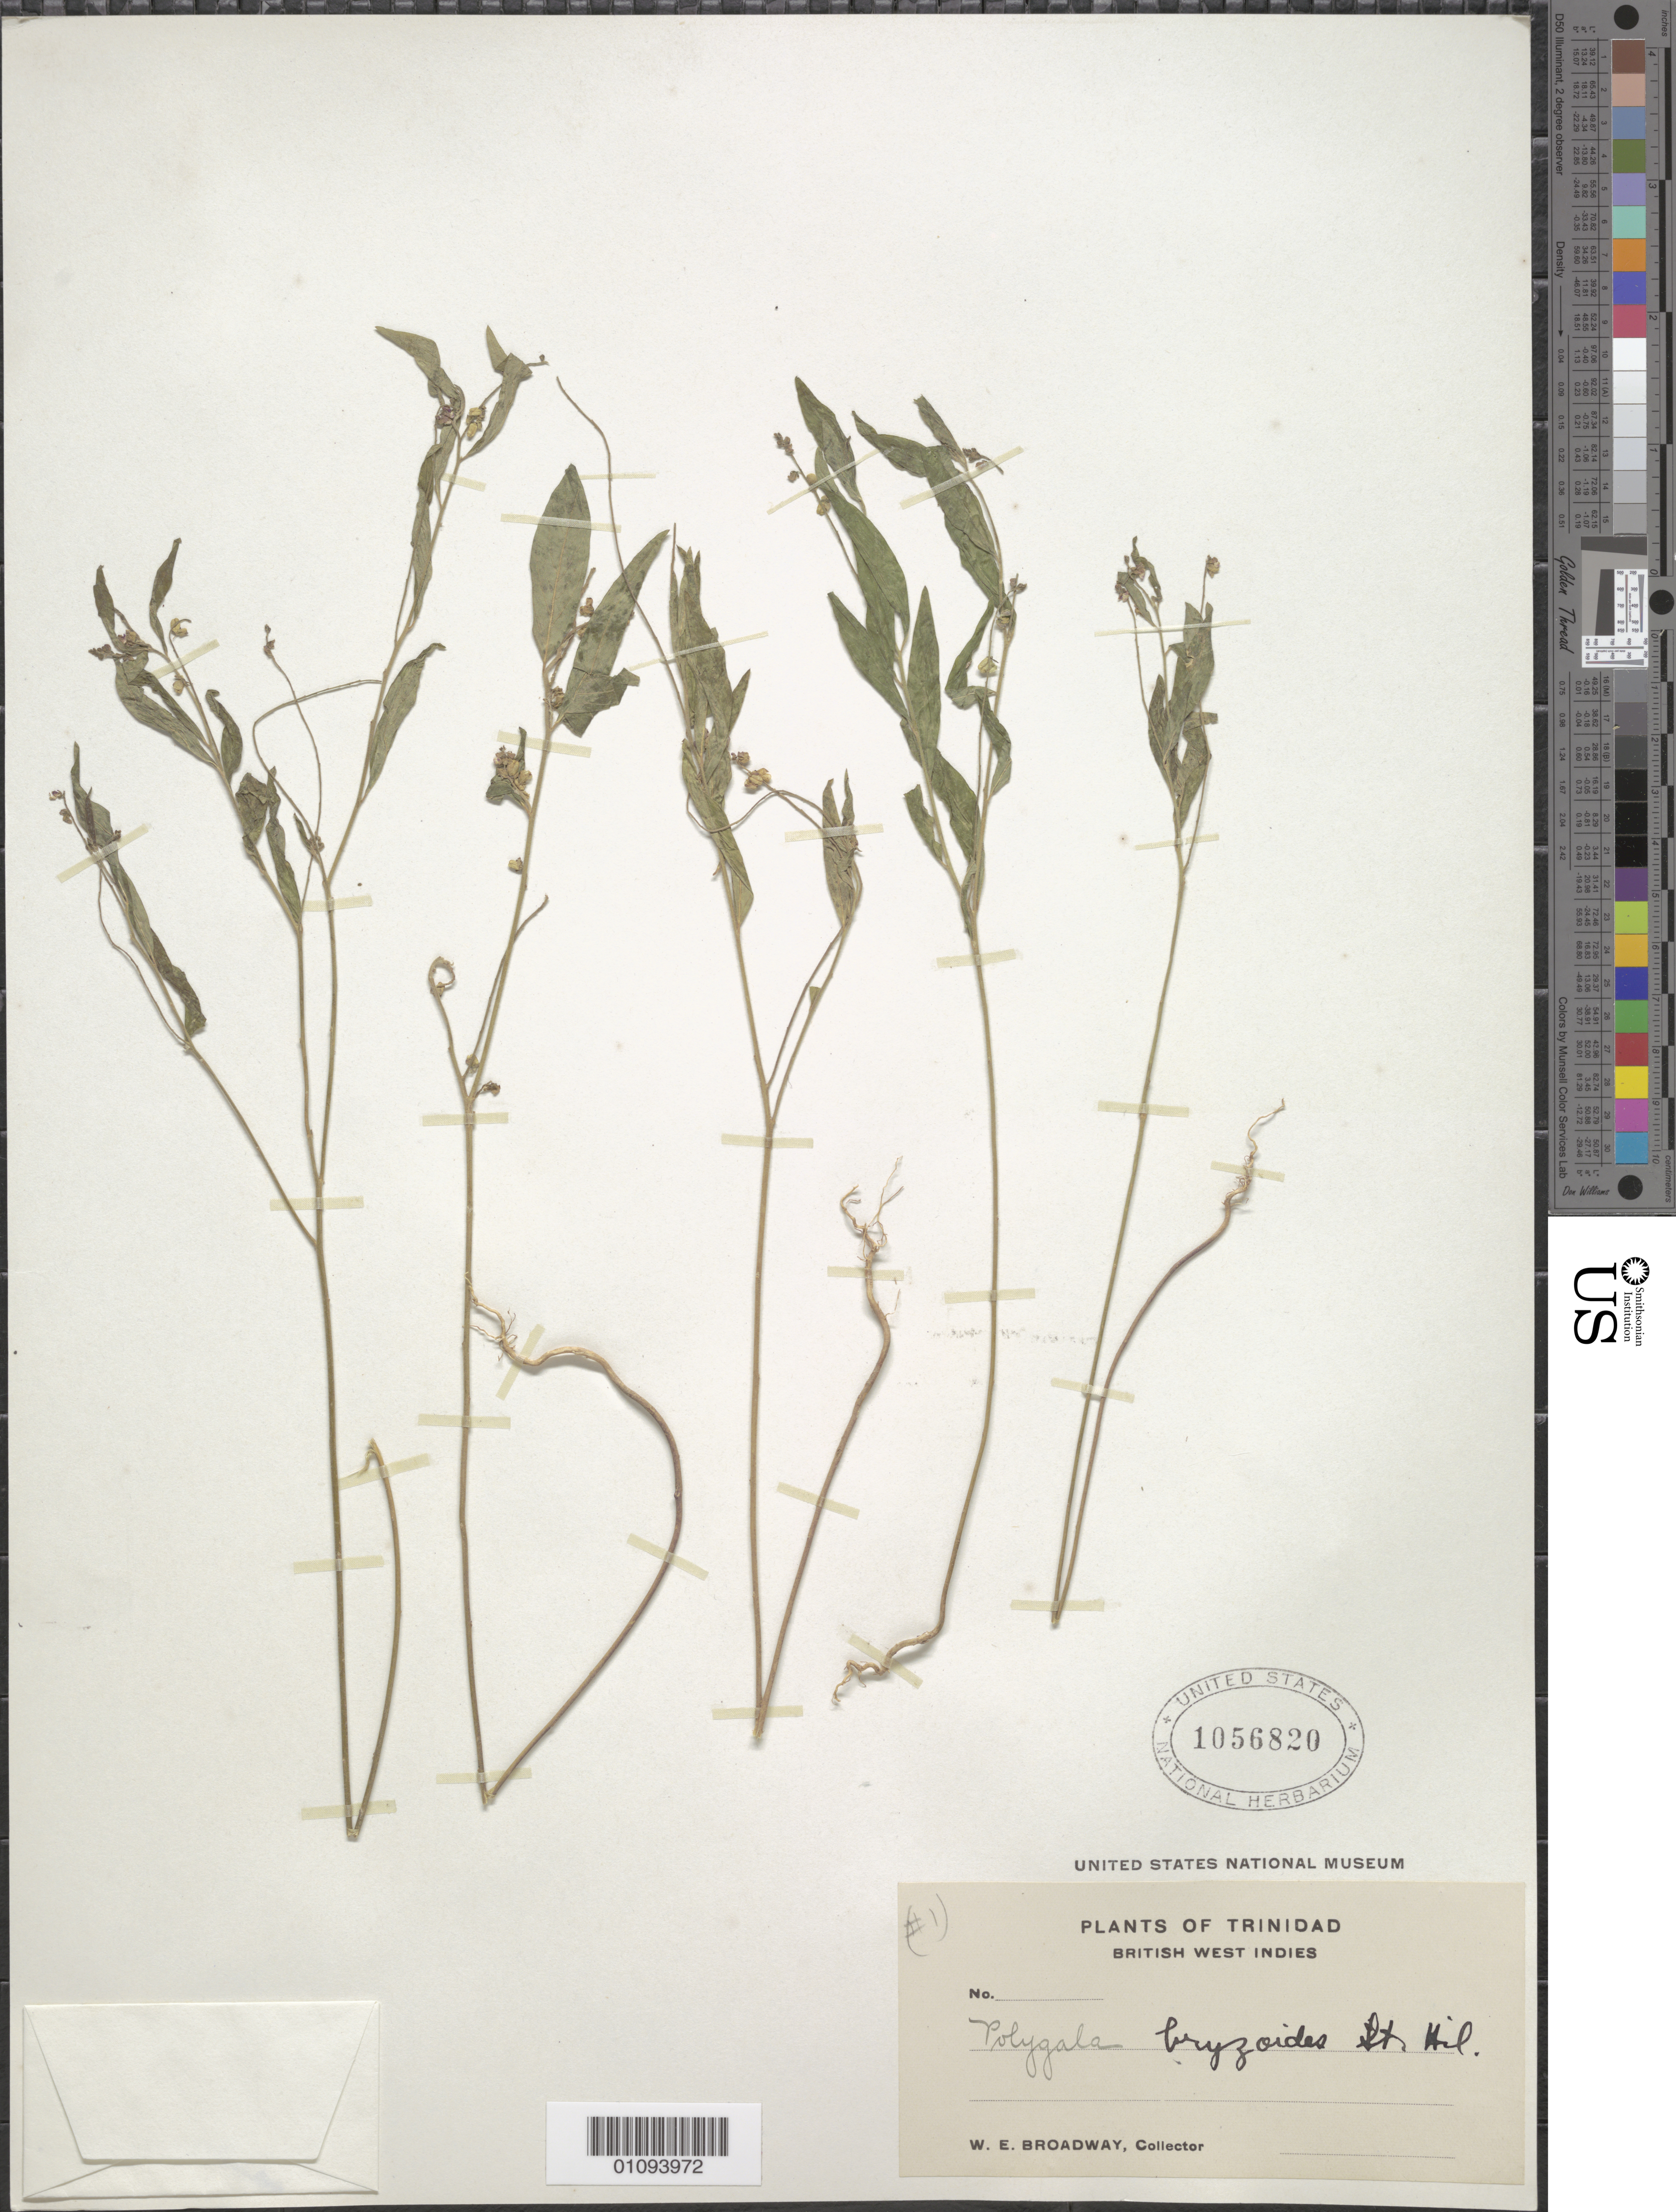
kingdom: Plantae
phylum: Tracheophyta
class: Magnoliopsida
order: Fabales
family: Polygalaceae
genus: Asemeia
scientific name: Asemeia violacea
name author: (Aubl.) J.F.B. Pastore & J.R. Abbott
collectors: W. E. Broadway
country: Trinidad and Tobago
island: Trinidad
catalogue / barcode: US 1056820